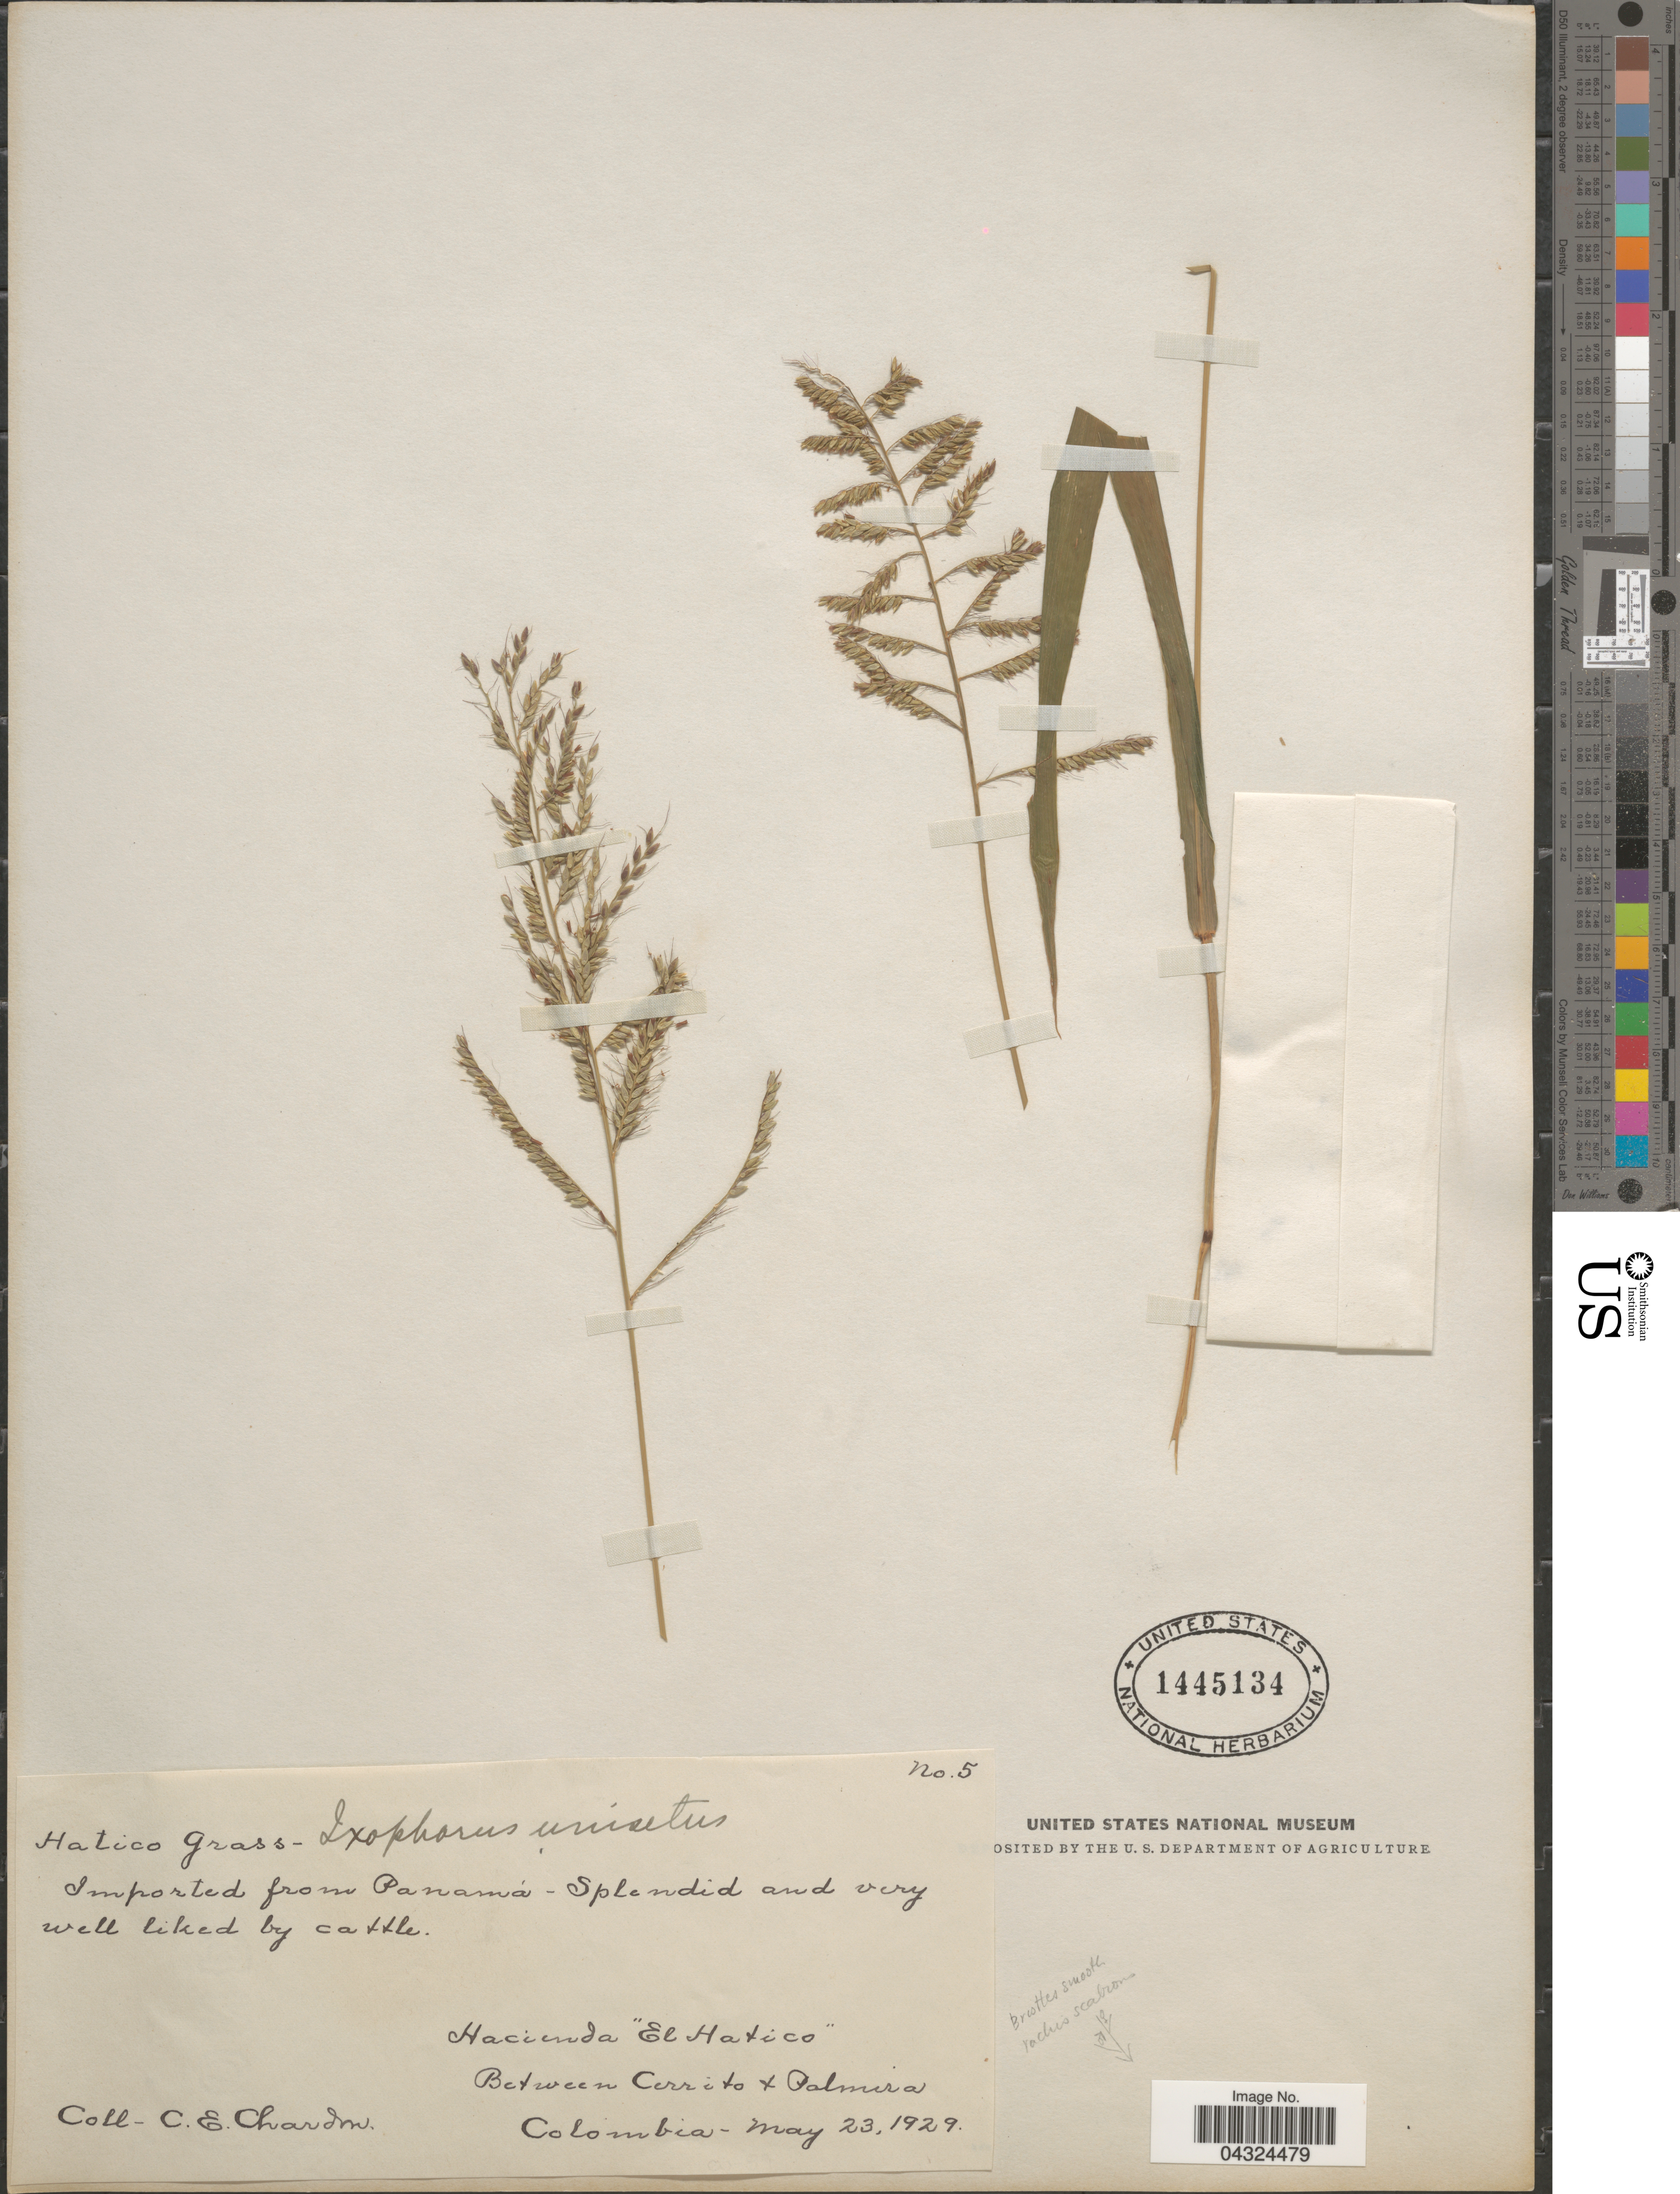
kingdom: Plantae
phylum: Tracheophyta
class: Liliopsida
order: Poales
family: Poaceae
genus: Ixophorus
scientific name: Ixophorus unisetus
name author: (J. Presl) Schltdl.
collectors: C. E. Chardón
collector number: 5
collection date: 1929-05-23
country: Colombia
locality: Hacienda "El Hatico". Between Cerrito & Palmira.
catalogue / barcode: US 1445134